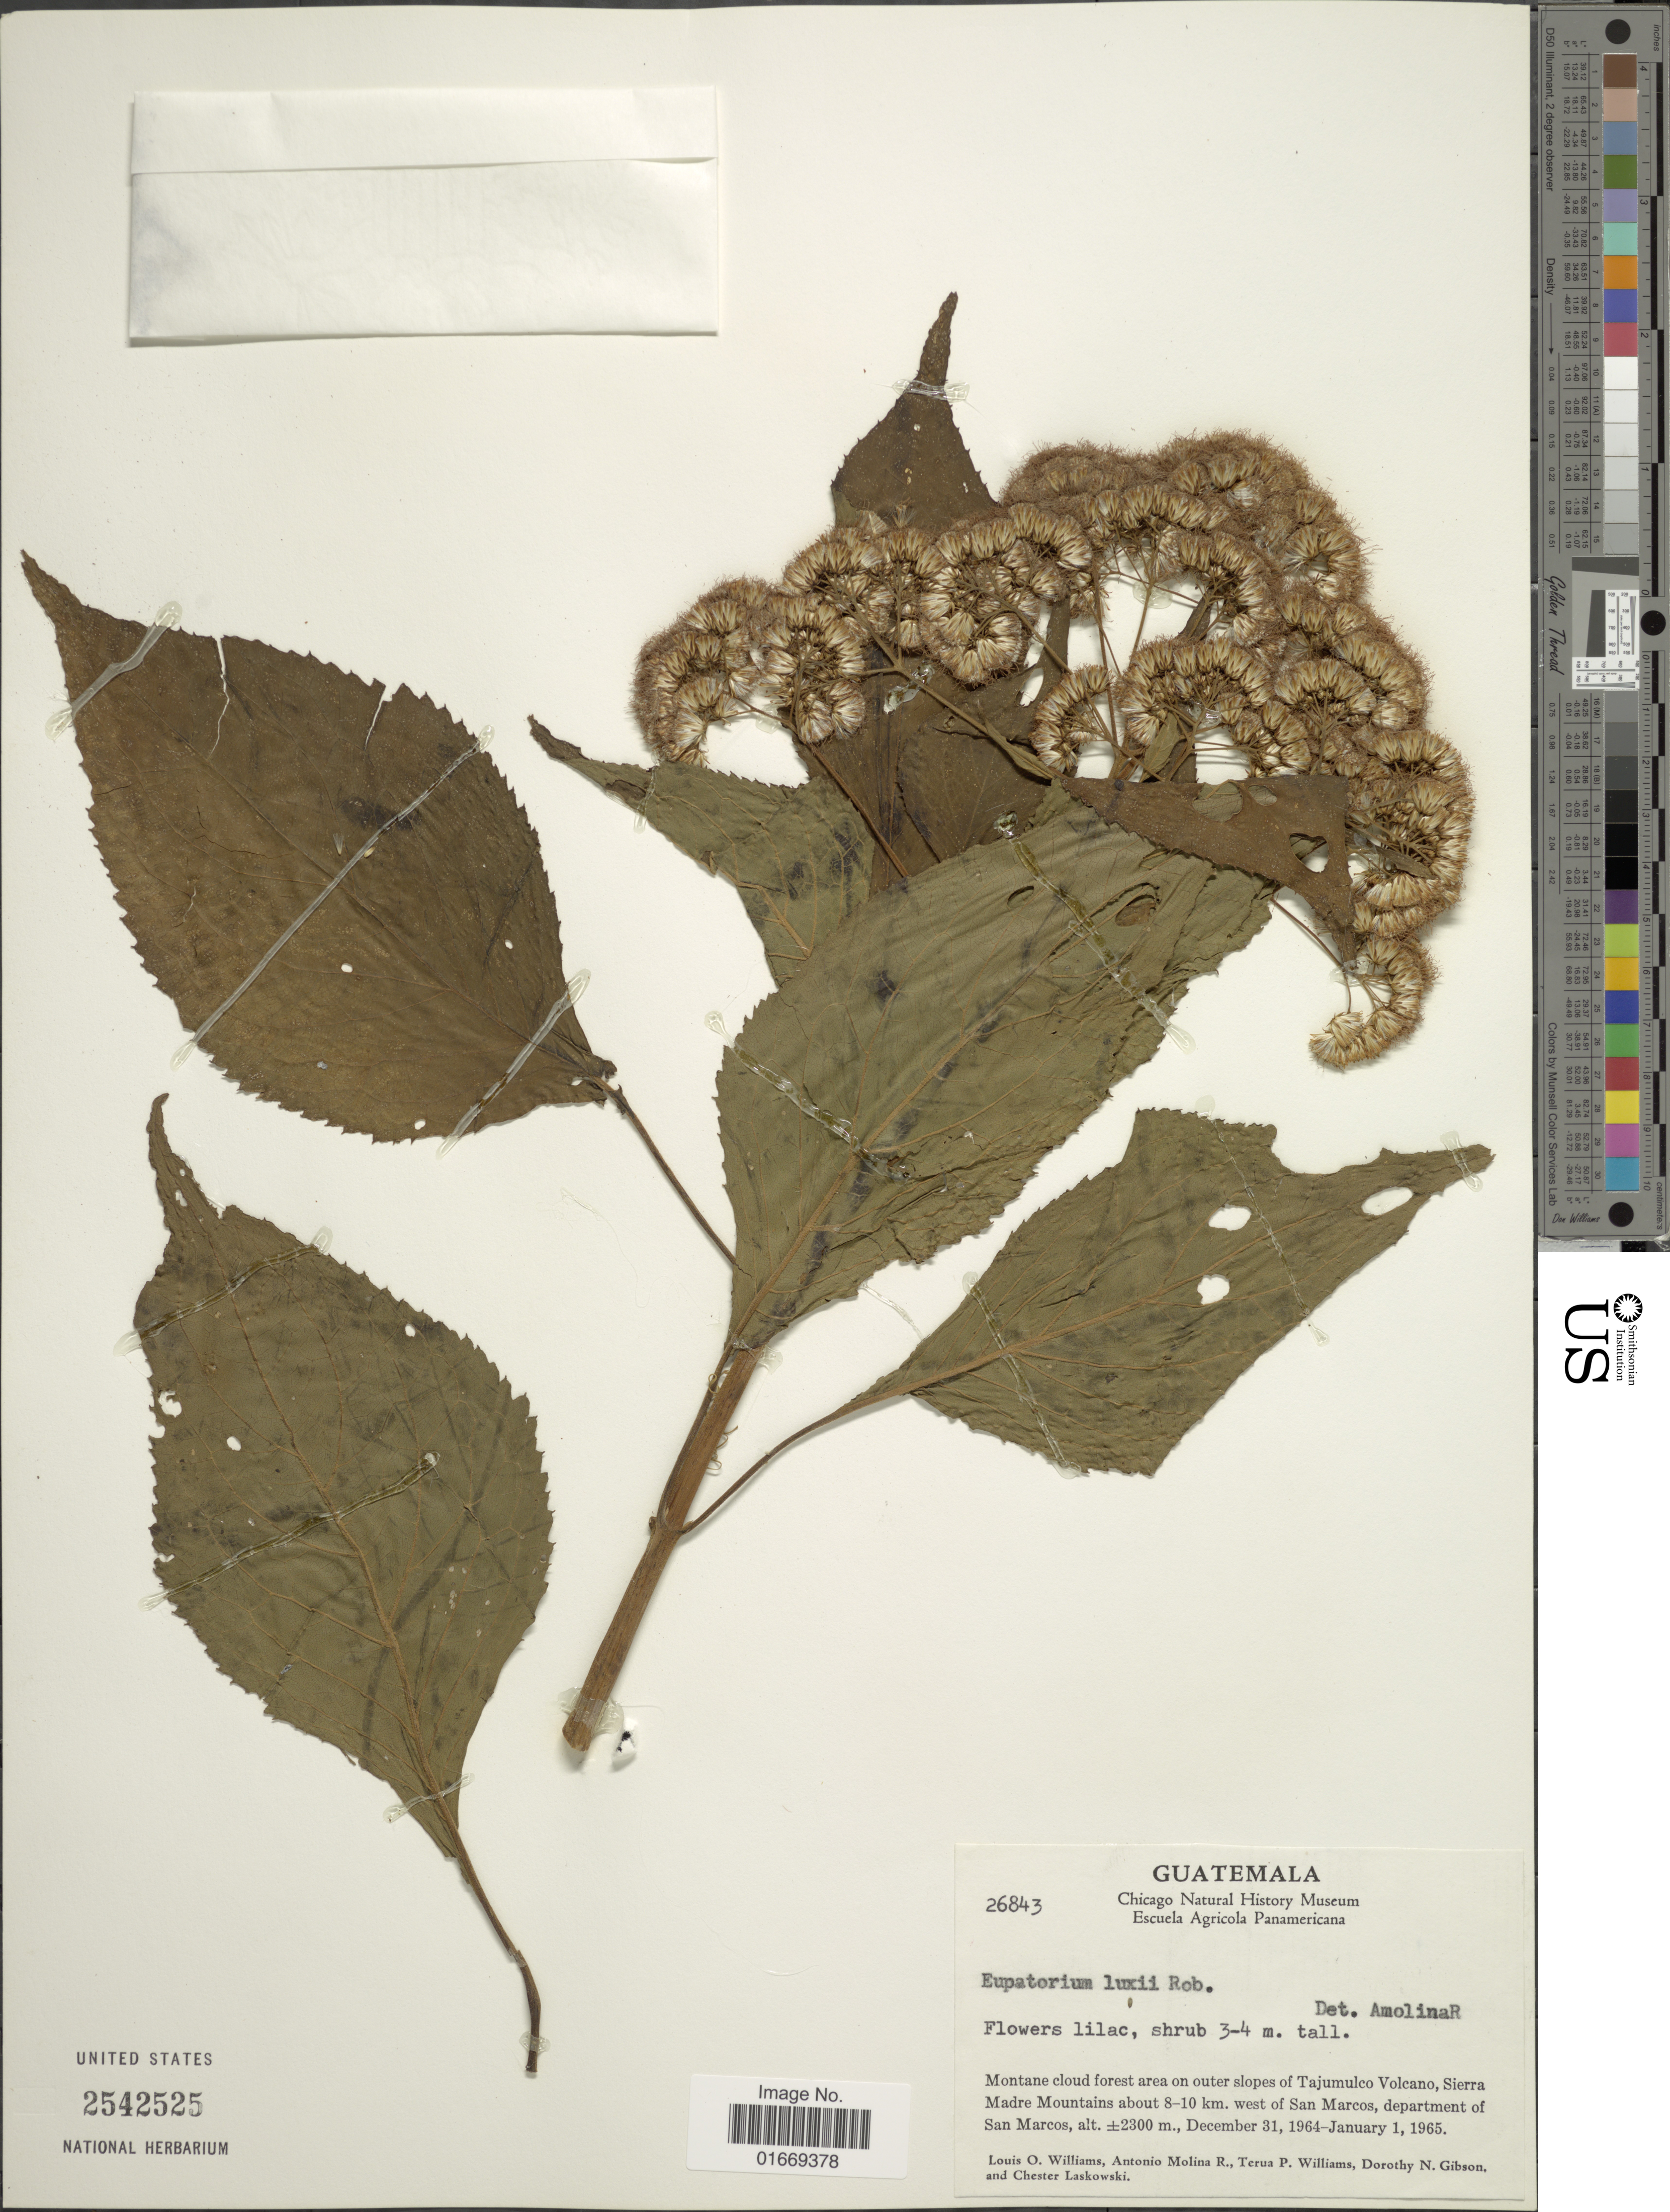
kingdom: Plantae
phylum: Tracheophyta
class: Magnoliopsida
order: Asterales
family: Asteraceae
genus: Bartlettina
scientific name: Bartlettina pansamalensis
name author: (B.L. Rob.) R.M. King & H. Rob.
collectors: L. O. Williams, A. Molina R., T. P. Williams, D. N. Gibson & C. Laskowski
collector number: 26843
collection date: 1964-12-31/1965-01-01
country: Guatemala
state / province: San Marcos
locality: Montane cloud forest area on outer slopes of Tajumulco Volcano, Sierra Madre Mountains about 8-10 km. west of San Marcos, department of San Marcos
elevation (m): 2300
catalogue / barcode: US 2542525